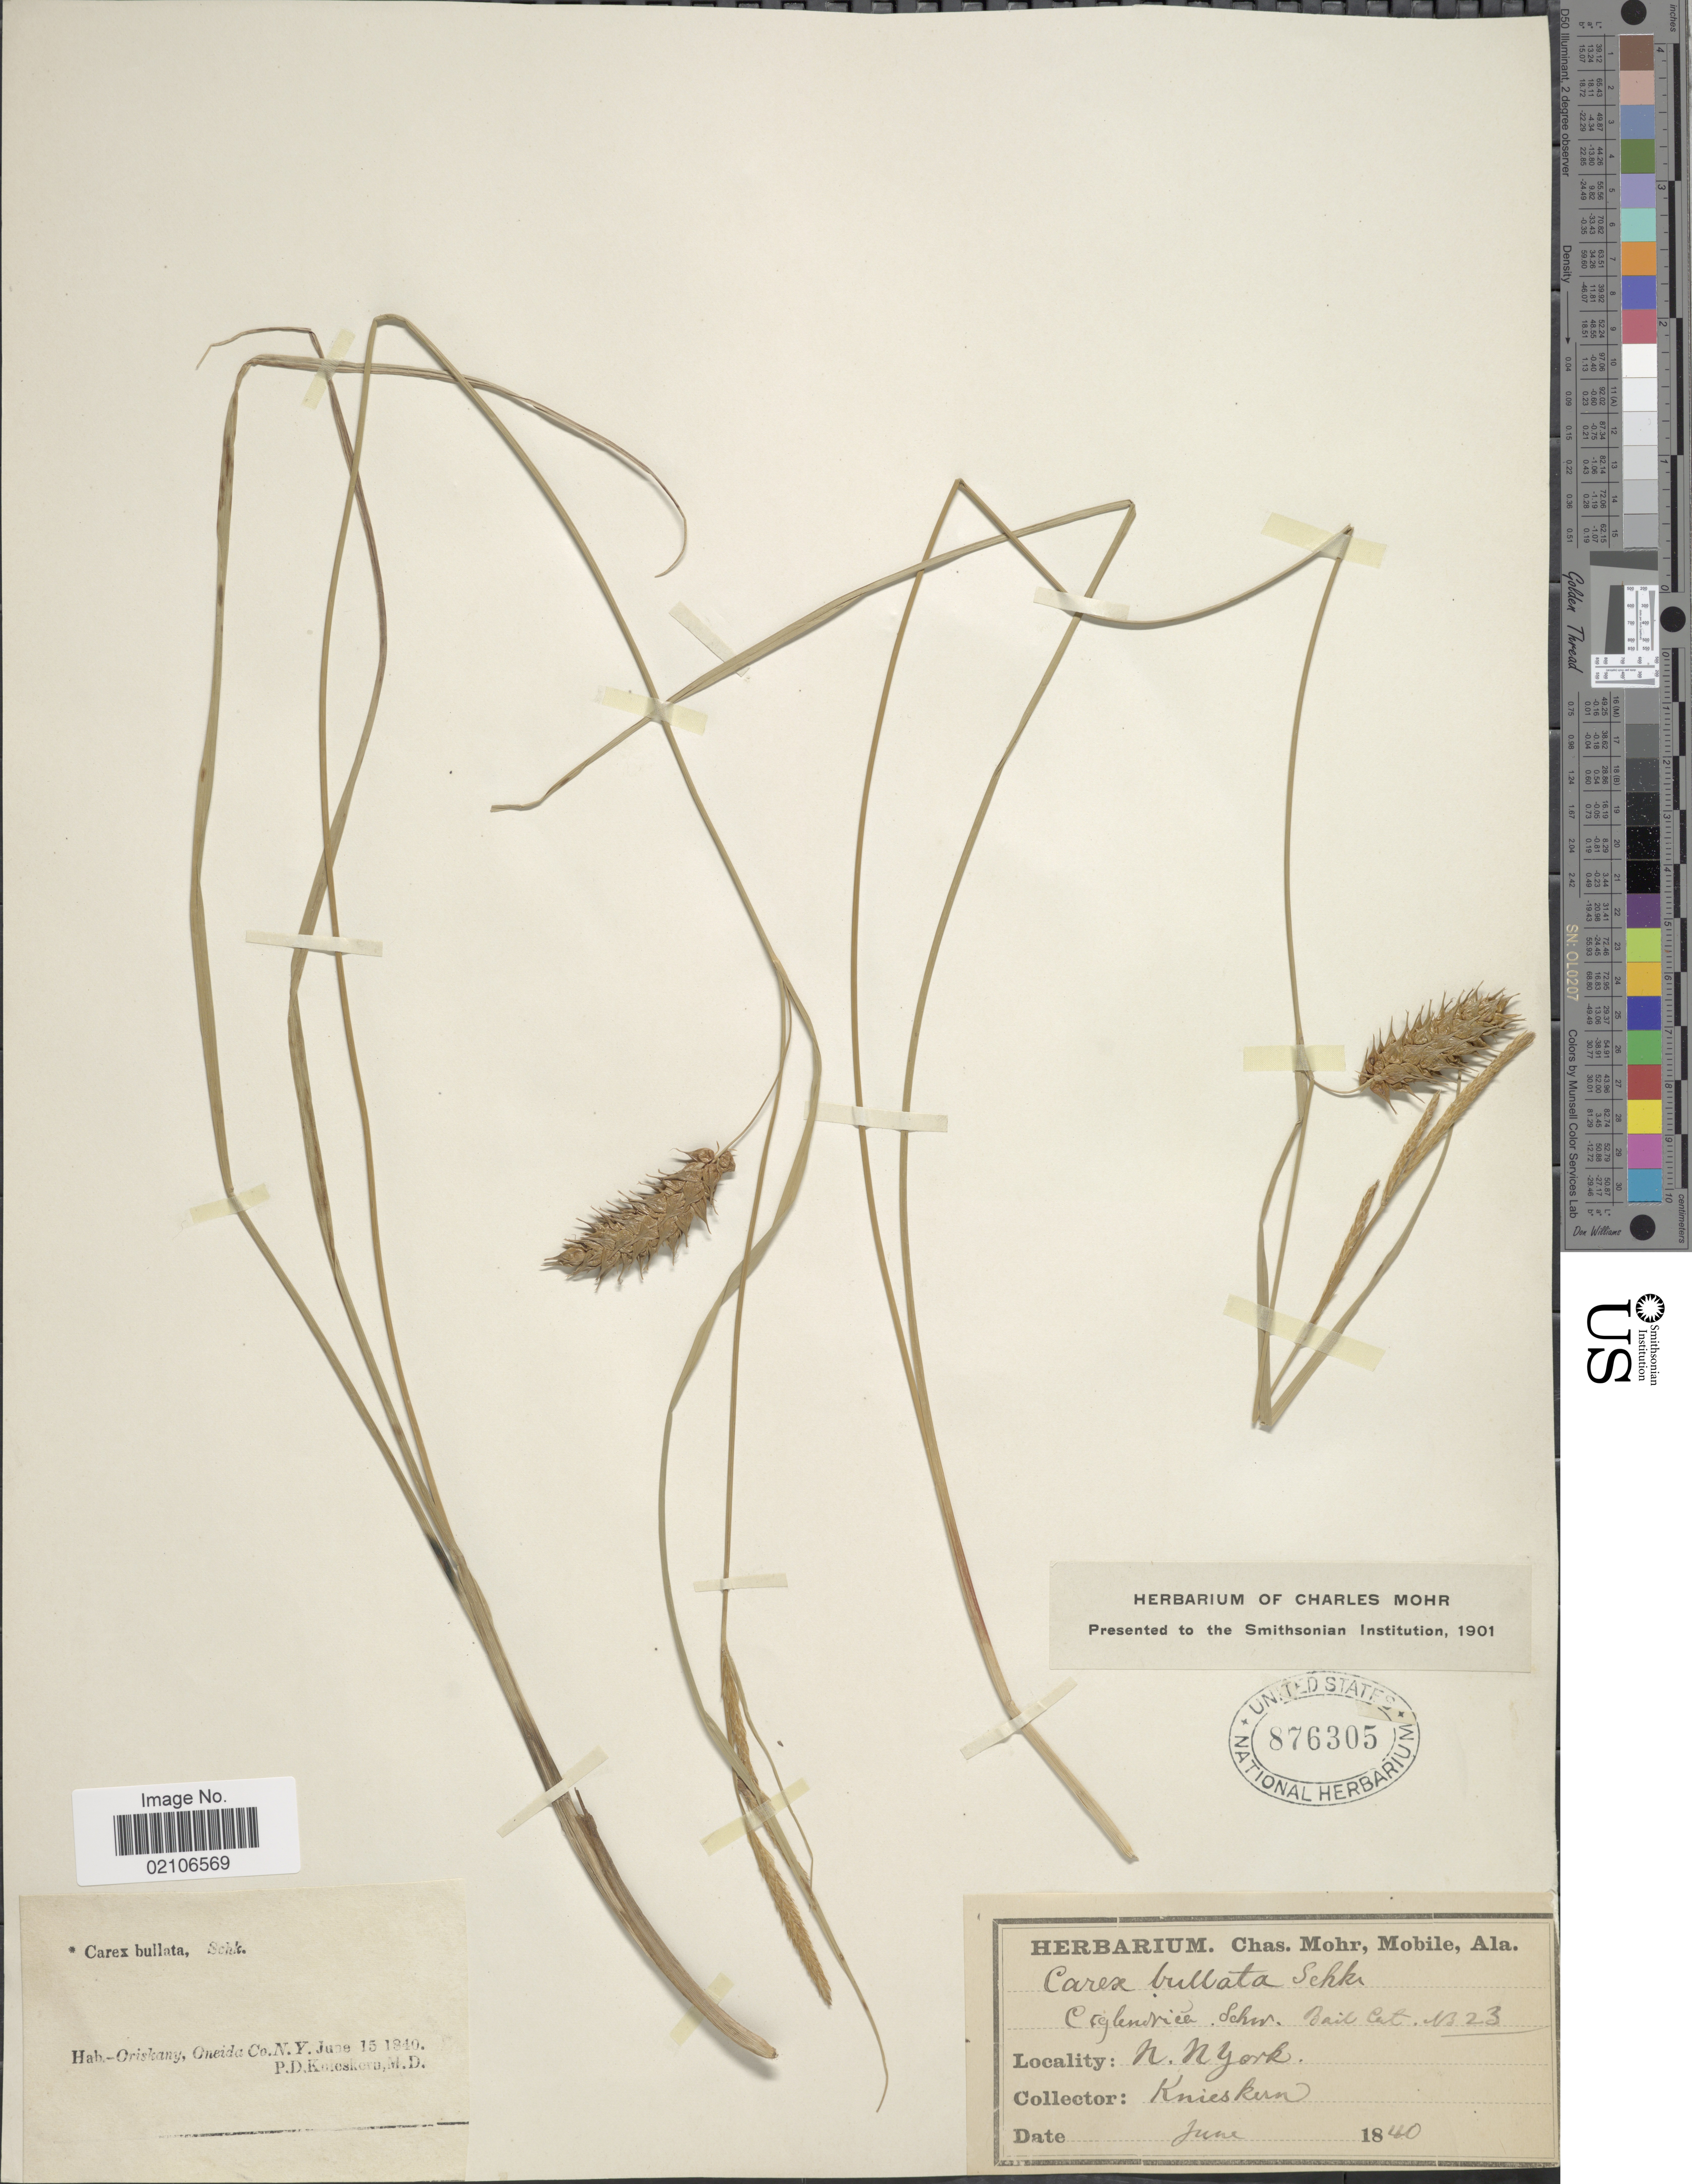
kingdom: Plantae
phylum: Tracheophyta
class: Liliopsida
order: Poales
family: Cyperaceae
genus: Carex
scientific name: Carex bullata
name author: Schkuhr ex Willd.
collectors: P. D. Knieskern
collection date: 1840-06-15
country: United States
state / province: New York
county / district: Oneida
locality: N.N York, Oriskany, Oneida Co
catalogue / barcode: US 876305